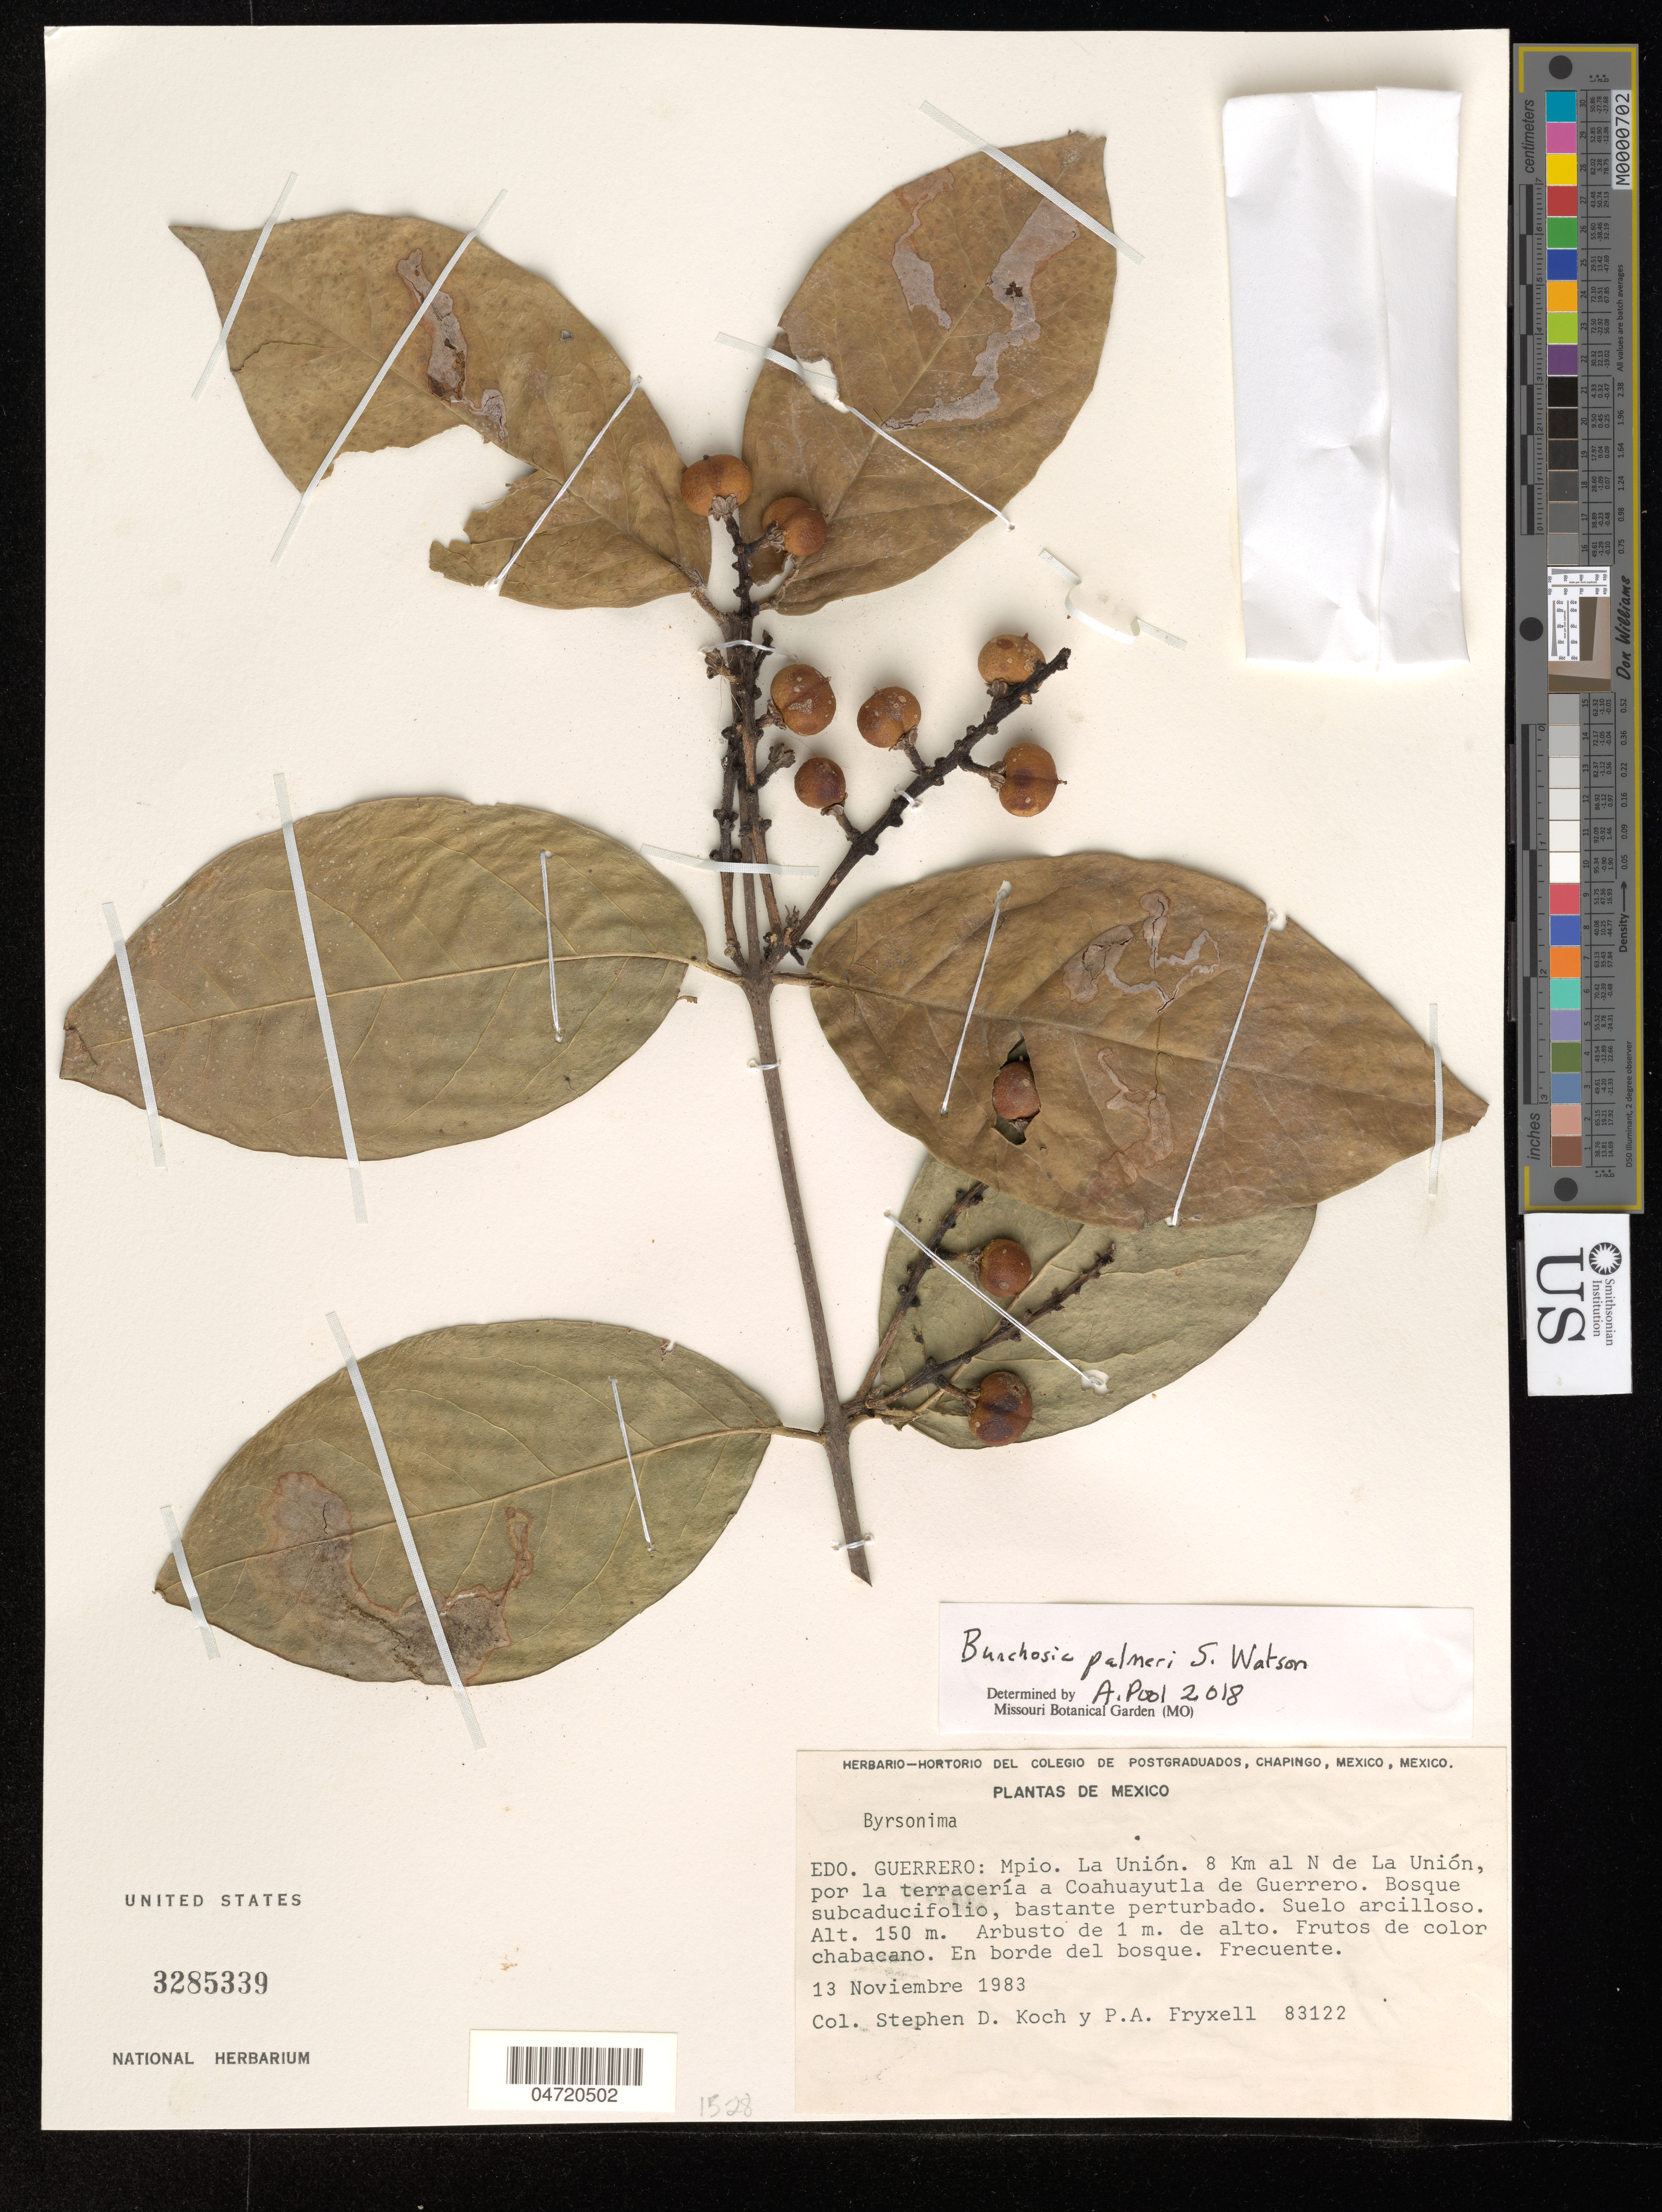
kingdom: Plantae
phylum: Tracheophyta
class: Magnoliopsida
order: Malpighiales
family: Malpighiaceae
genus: Bunchosia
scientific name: Bunchosia palmeri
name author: S. Watson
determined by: Pool, A., (MO), Missouri Botanical Garden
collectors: S. D. Koch & P. A. Fryxell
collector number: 83122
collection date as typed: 13 Nov 1983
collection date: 1983-11-13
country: Mexico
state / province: Guerrero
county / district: Unión, La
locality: Edo. Guerrero, Mpio. La Unión. 18 km al N de La Unión, por la terracería a Coahuayutla de Guerrero.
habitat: Bosque subcaducifolia, bastante pertubado. Suelo arcilloso. en borde del bosque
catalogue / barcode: US 3285339